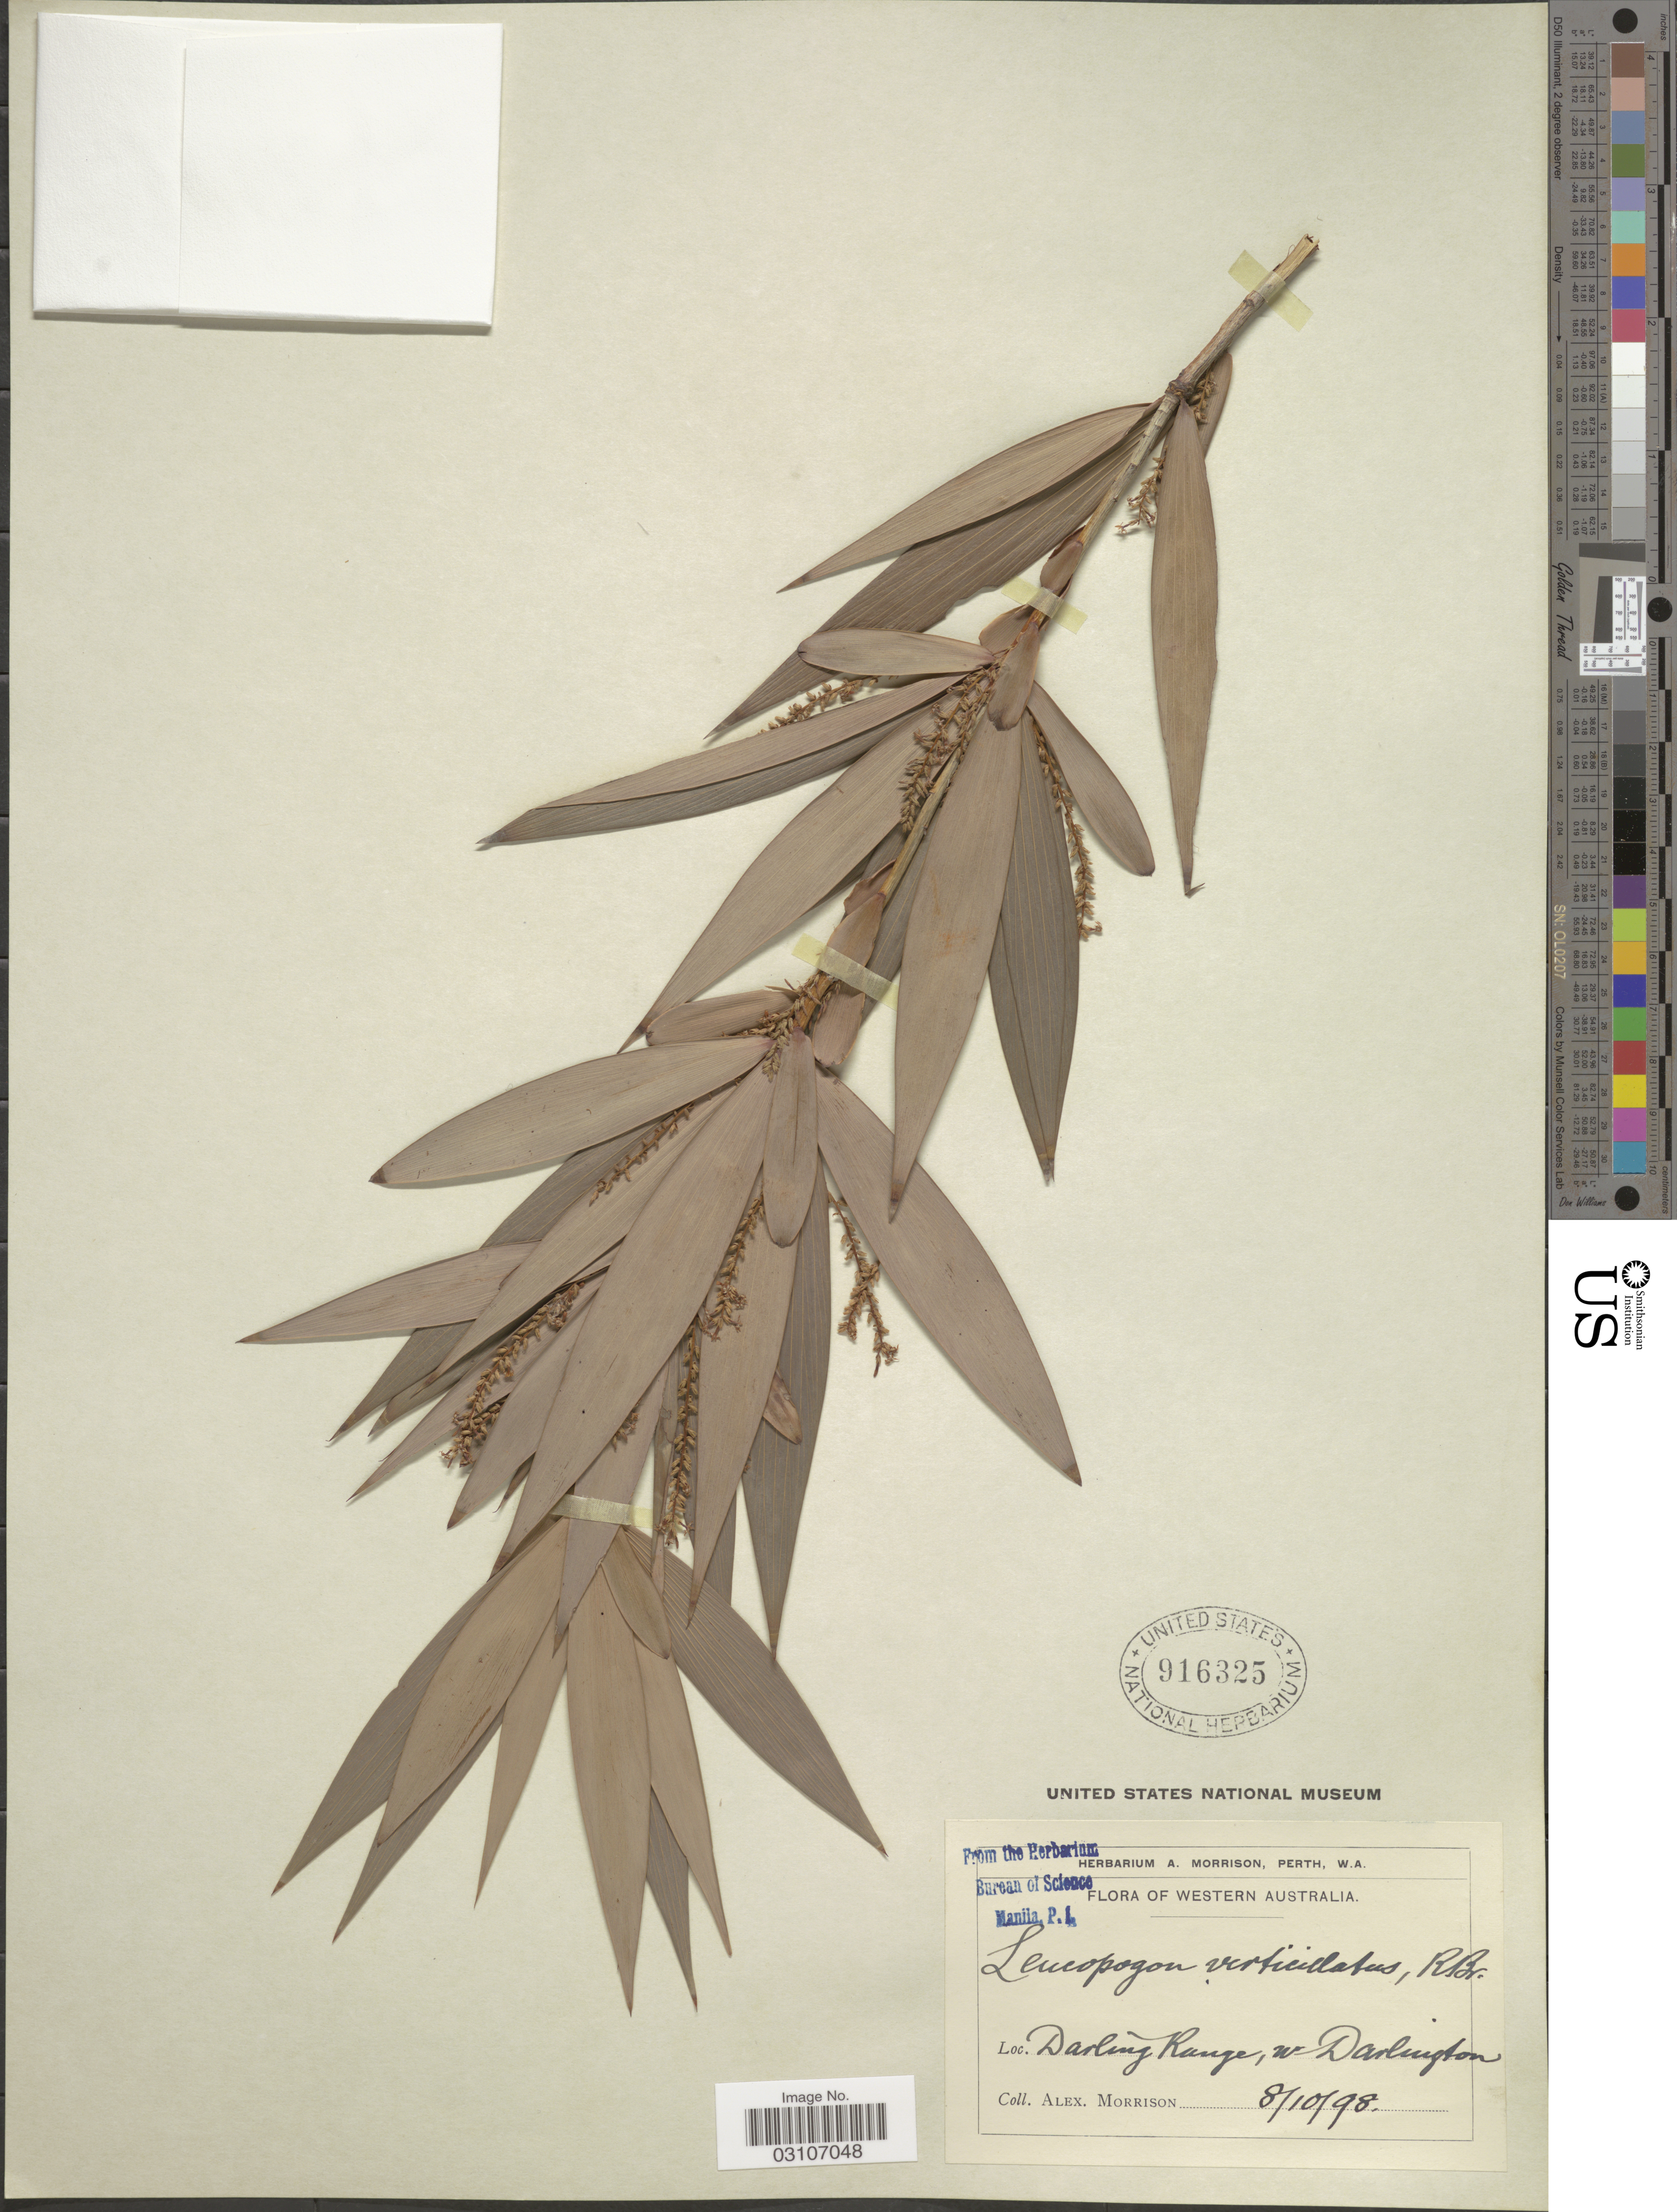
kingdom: Plantae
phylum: Tracheophyta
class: Magnoliopsida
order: Ericales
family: Ericaceae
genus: Leucopogon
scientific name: Leucopogon verticillatus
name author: R. Br.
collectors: A. Morrison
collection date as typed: Transcribed d/m/y: 8/10/98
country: Australia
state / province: Western Australia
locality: Darling Range, w Darlington.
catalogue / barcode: US 916325